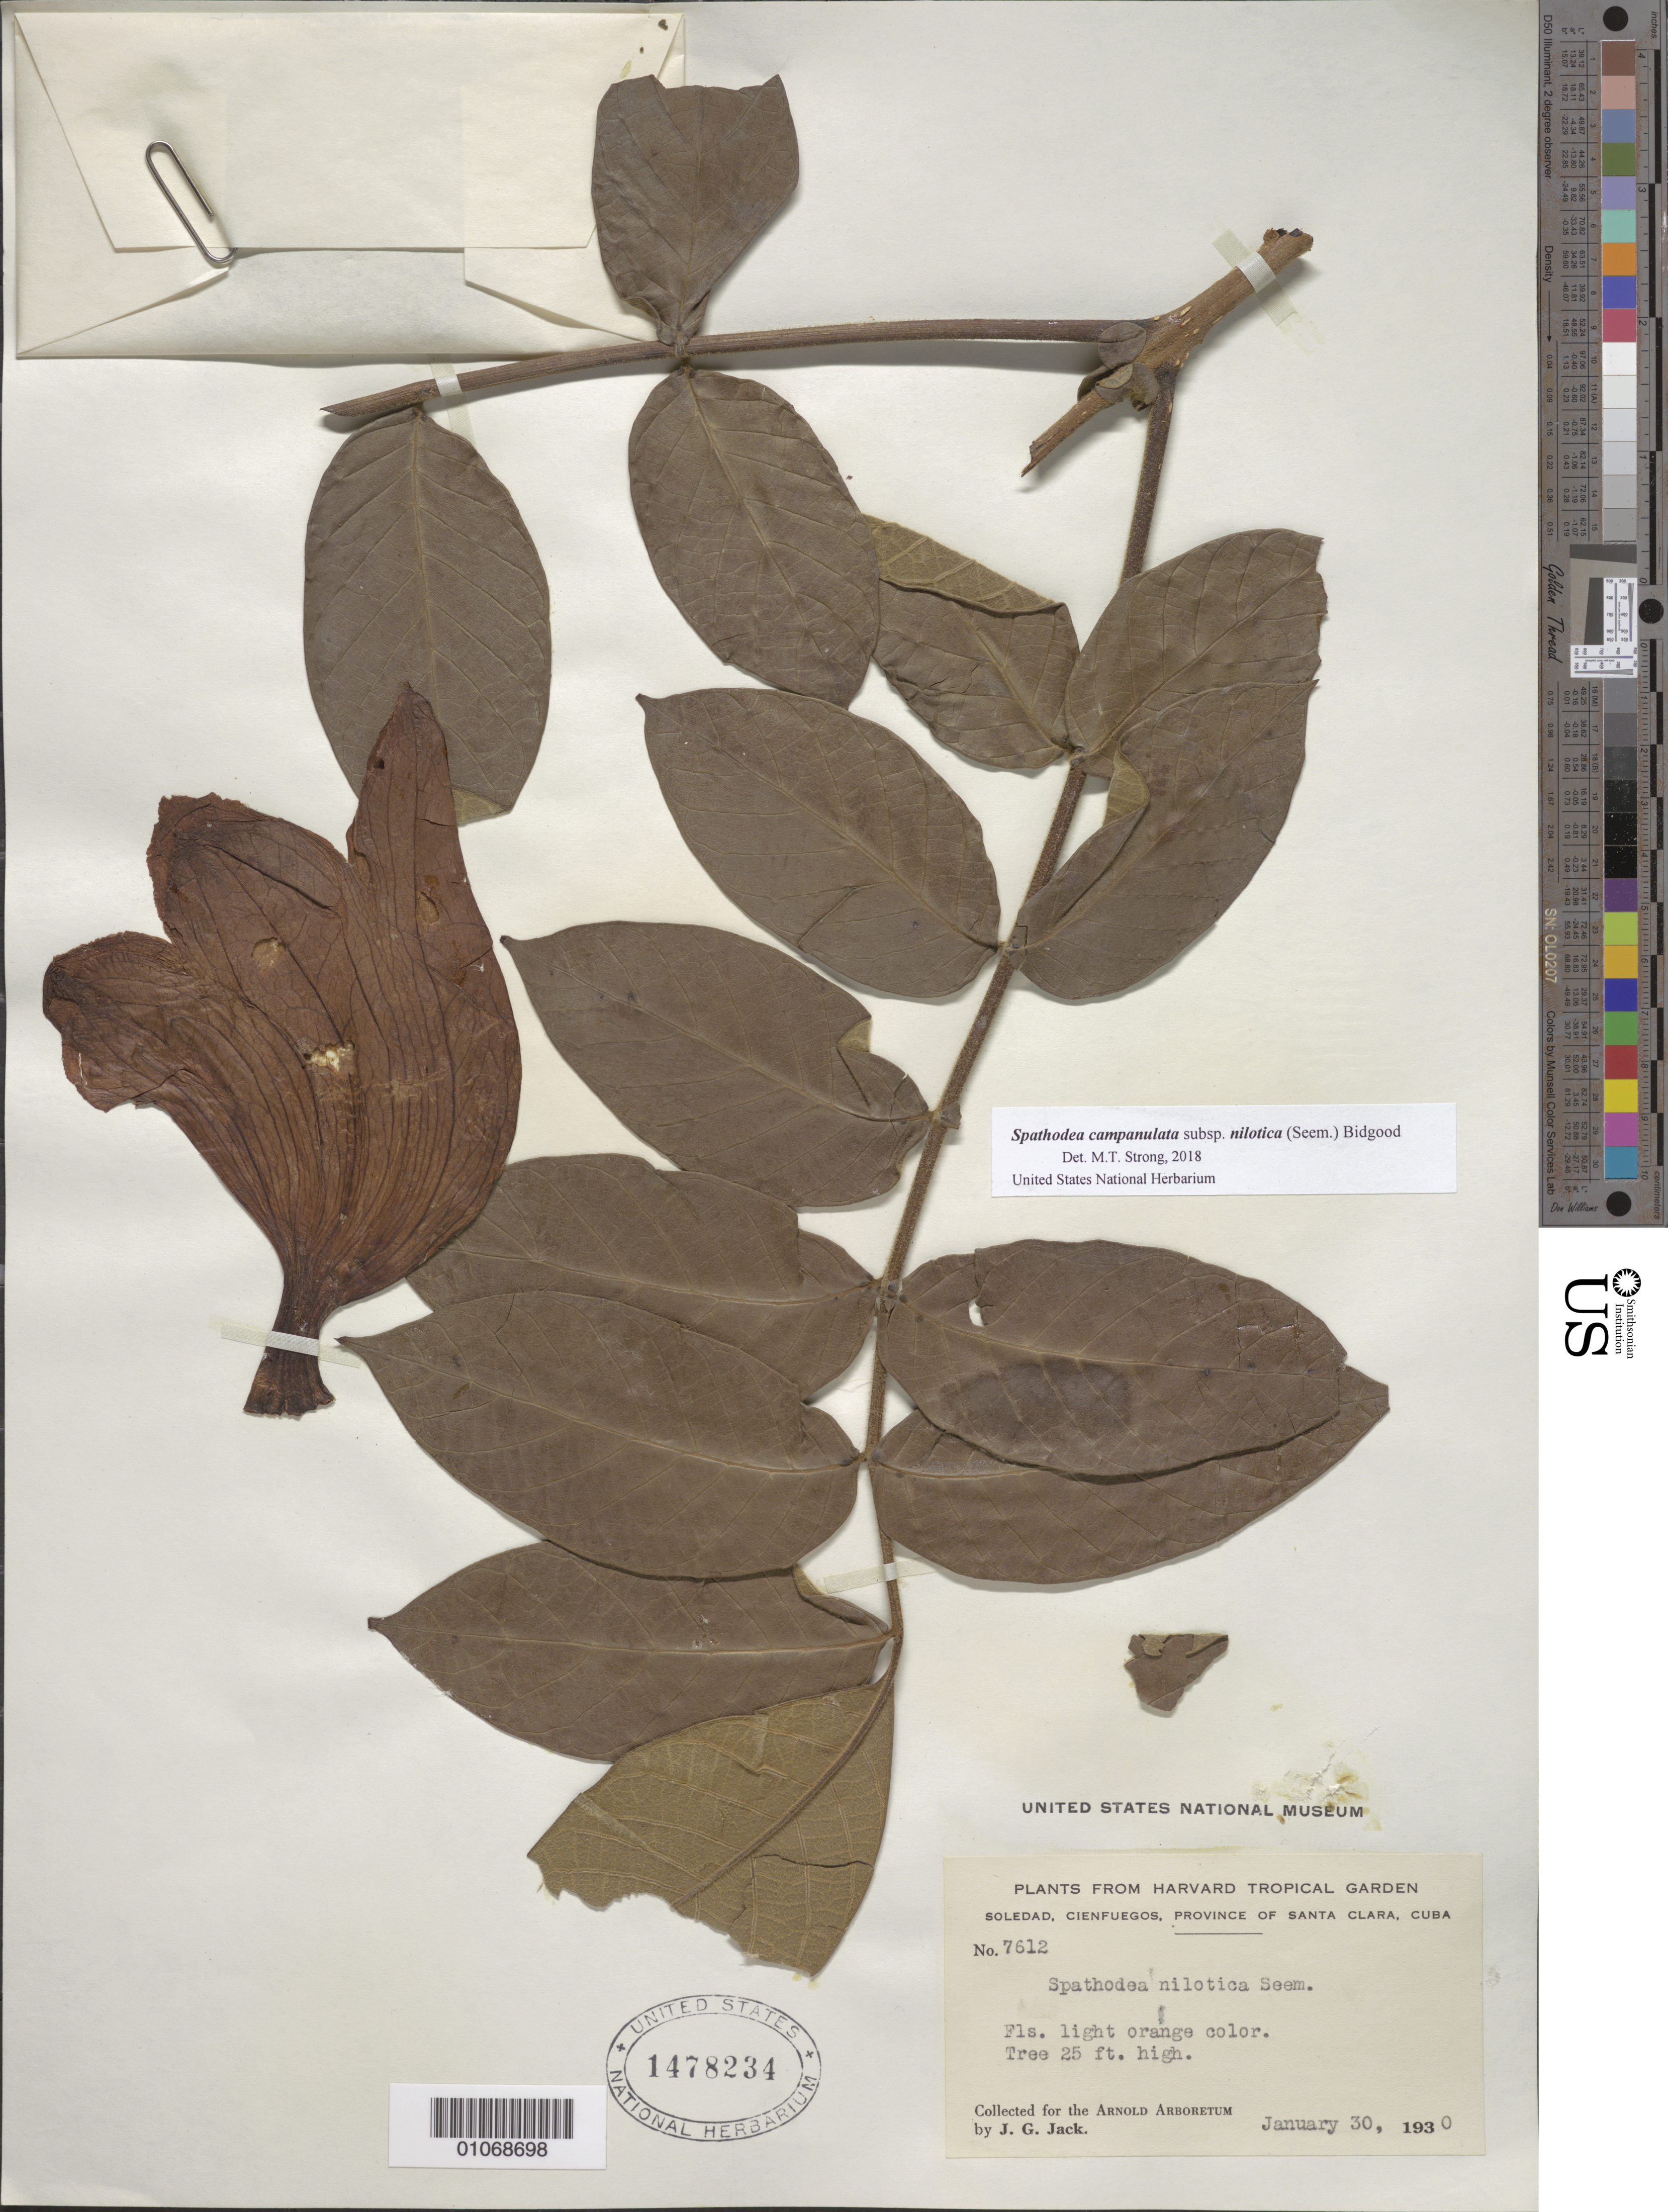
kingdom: Plantae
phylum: Tracheophyta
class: Magnoliopsida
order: Lamiales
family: Bignoniaceae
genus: Spathodea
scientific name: Spathodea nilotica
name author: Seem.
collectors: J. G. Jack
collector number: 7612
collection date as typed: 30 Jan 1930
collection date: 1930-01-30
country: Cuba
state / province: Cienfuegos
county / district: Santa Clara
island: Cuba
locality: Soledad, Cienfuegos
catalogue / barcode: US 1478234